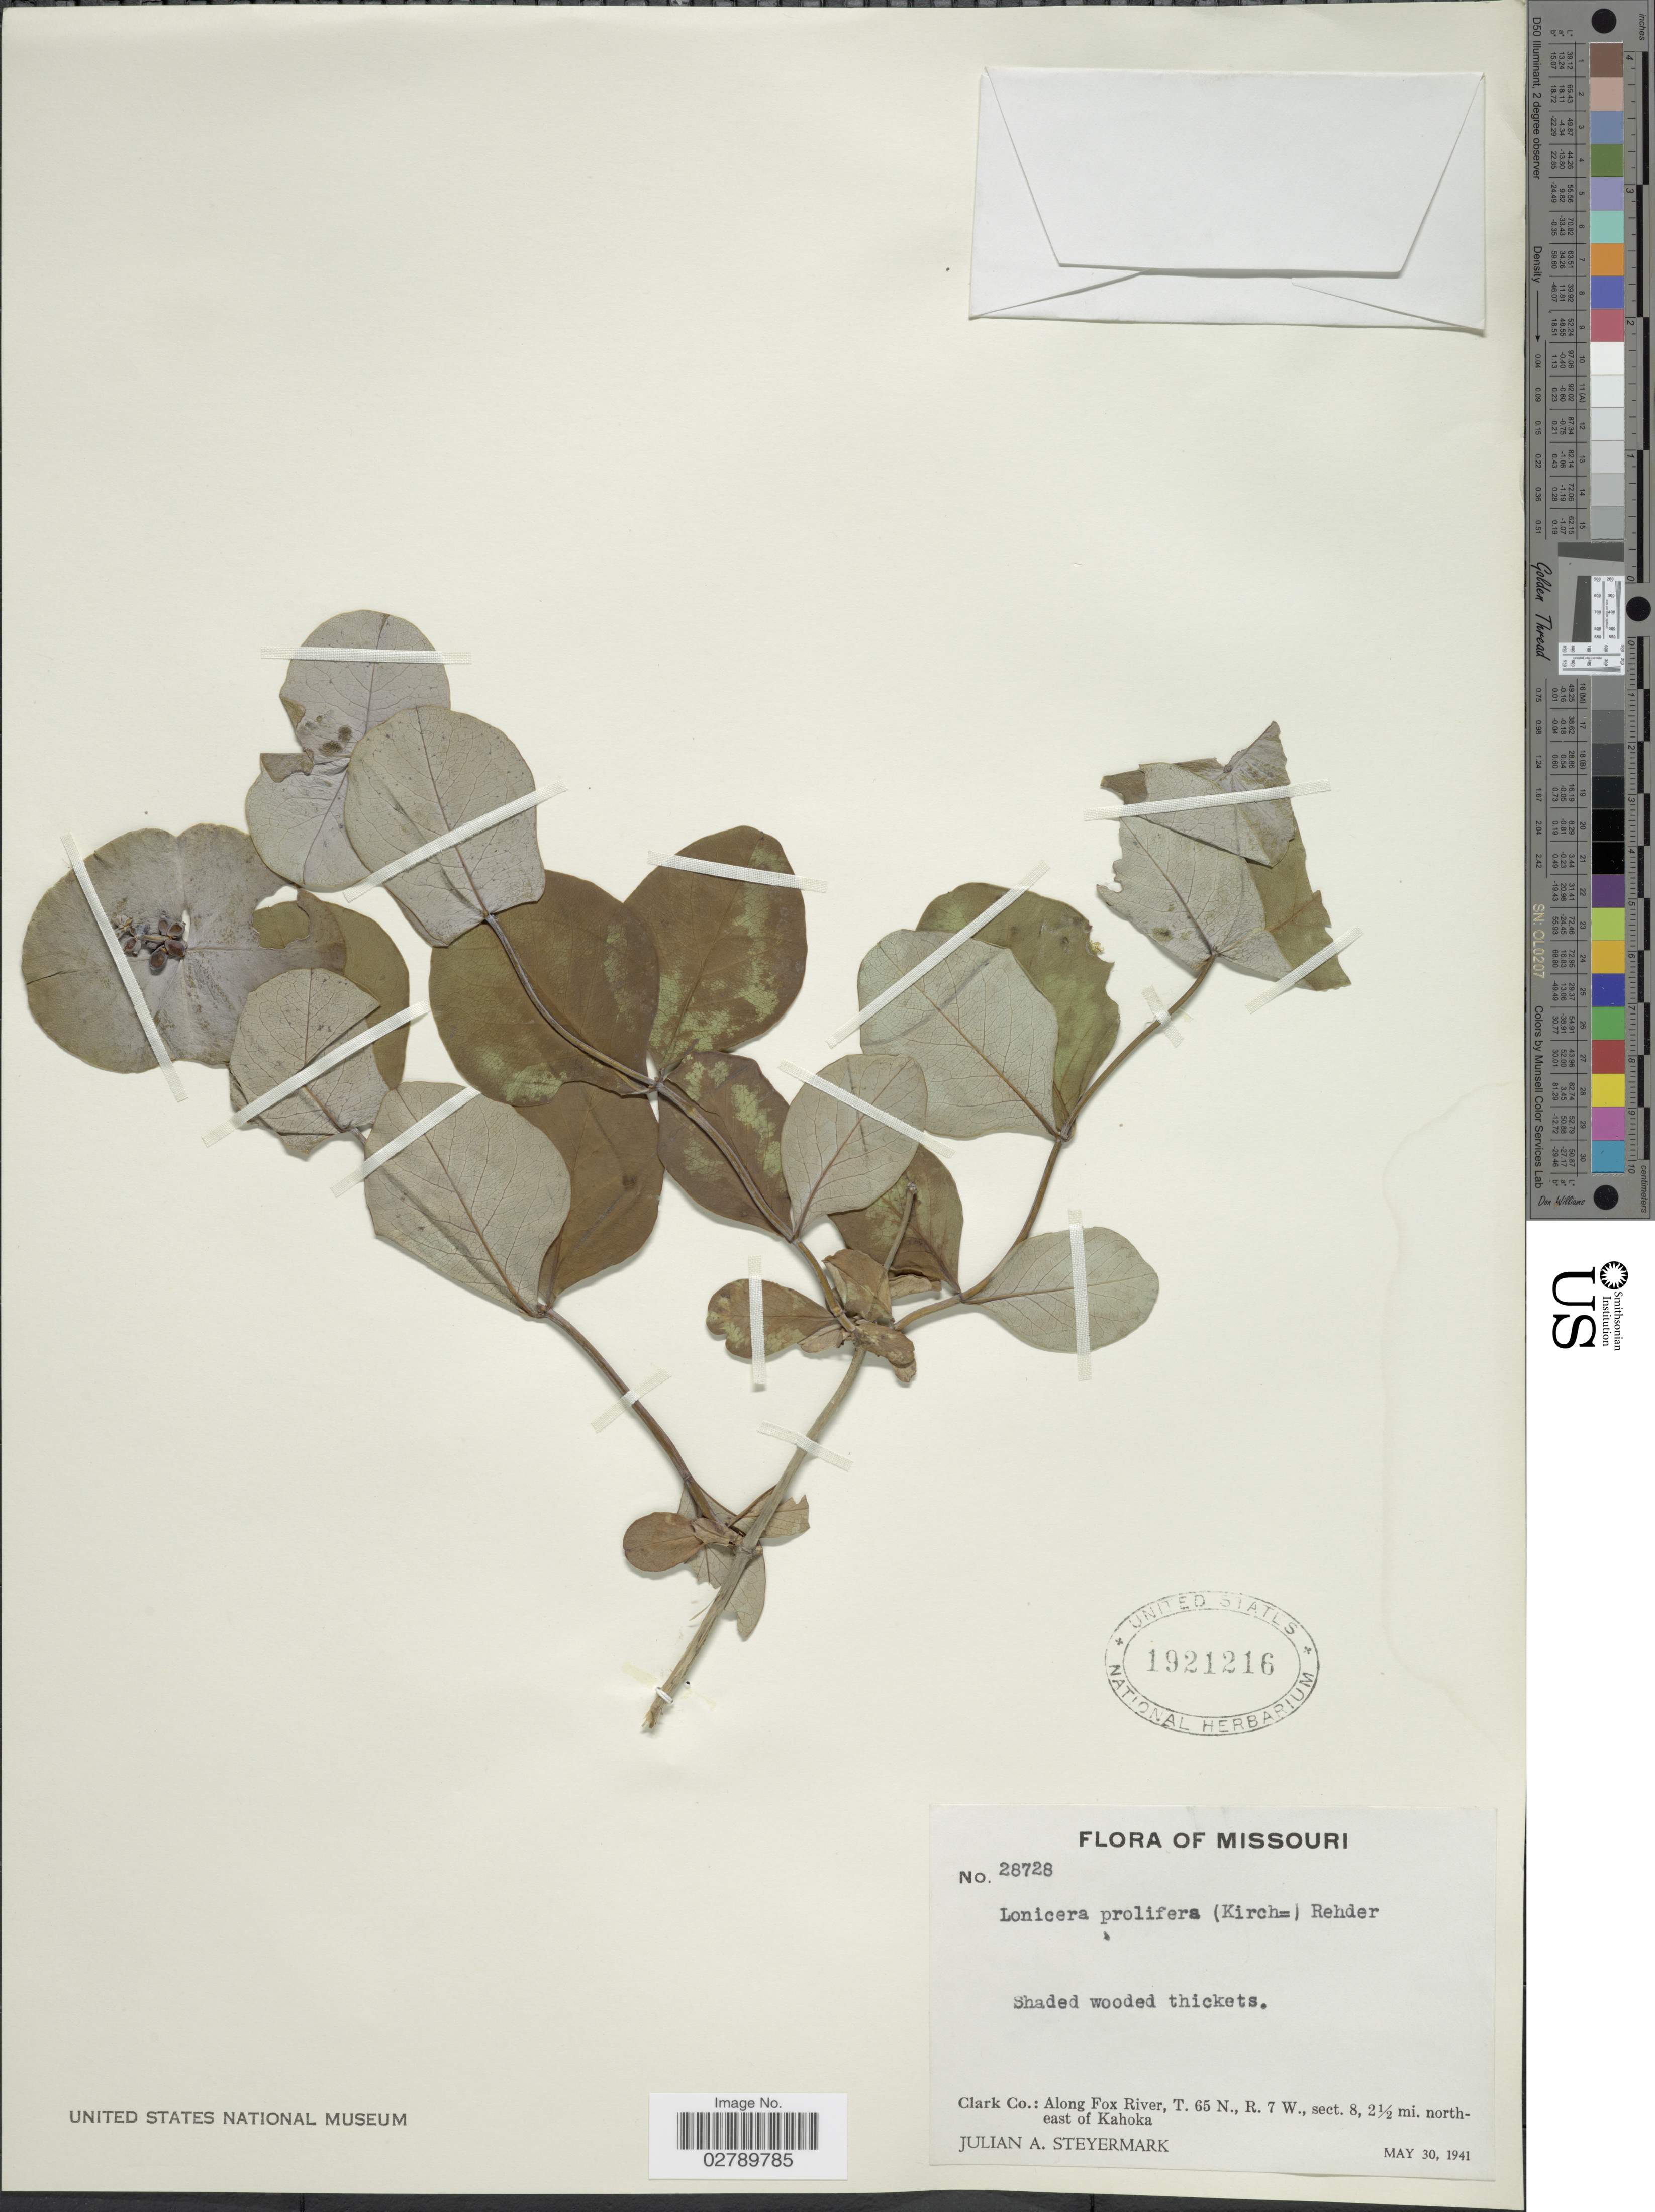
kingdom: Plantae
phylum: Tracheophyta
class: Magnoliopsida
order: Dipsacales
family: Caprifoliaceae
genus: Lonicera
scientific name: Lonicera prolifera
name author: (O. Kirchner) Booth ex Rehder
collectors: J. Steyermark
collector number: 28728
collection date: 1941-05-30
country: United States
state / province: Missouri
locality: Clark Co.: Along Fox River, T. 65 N., R. 7 W., sect. 8 2½ mi. northeast of Kahoka.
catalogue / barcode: US 1921216